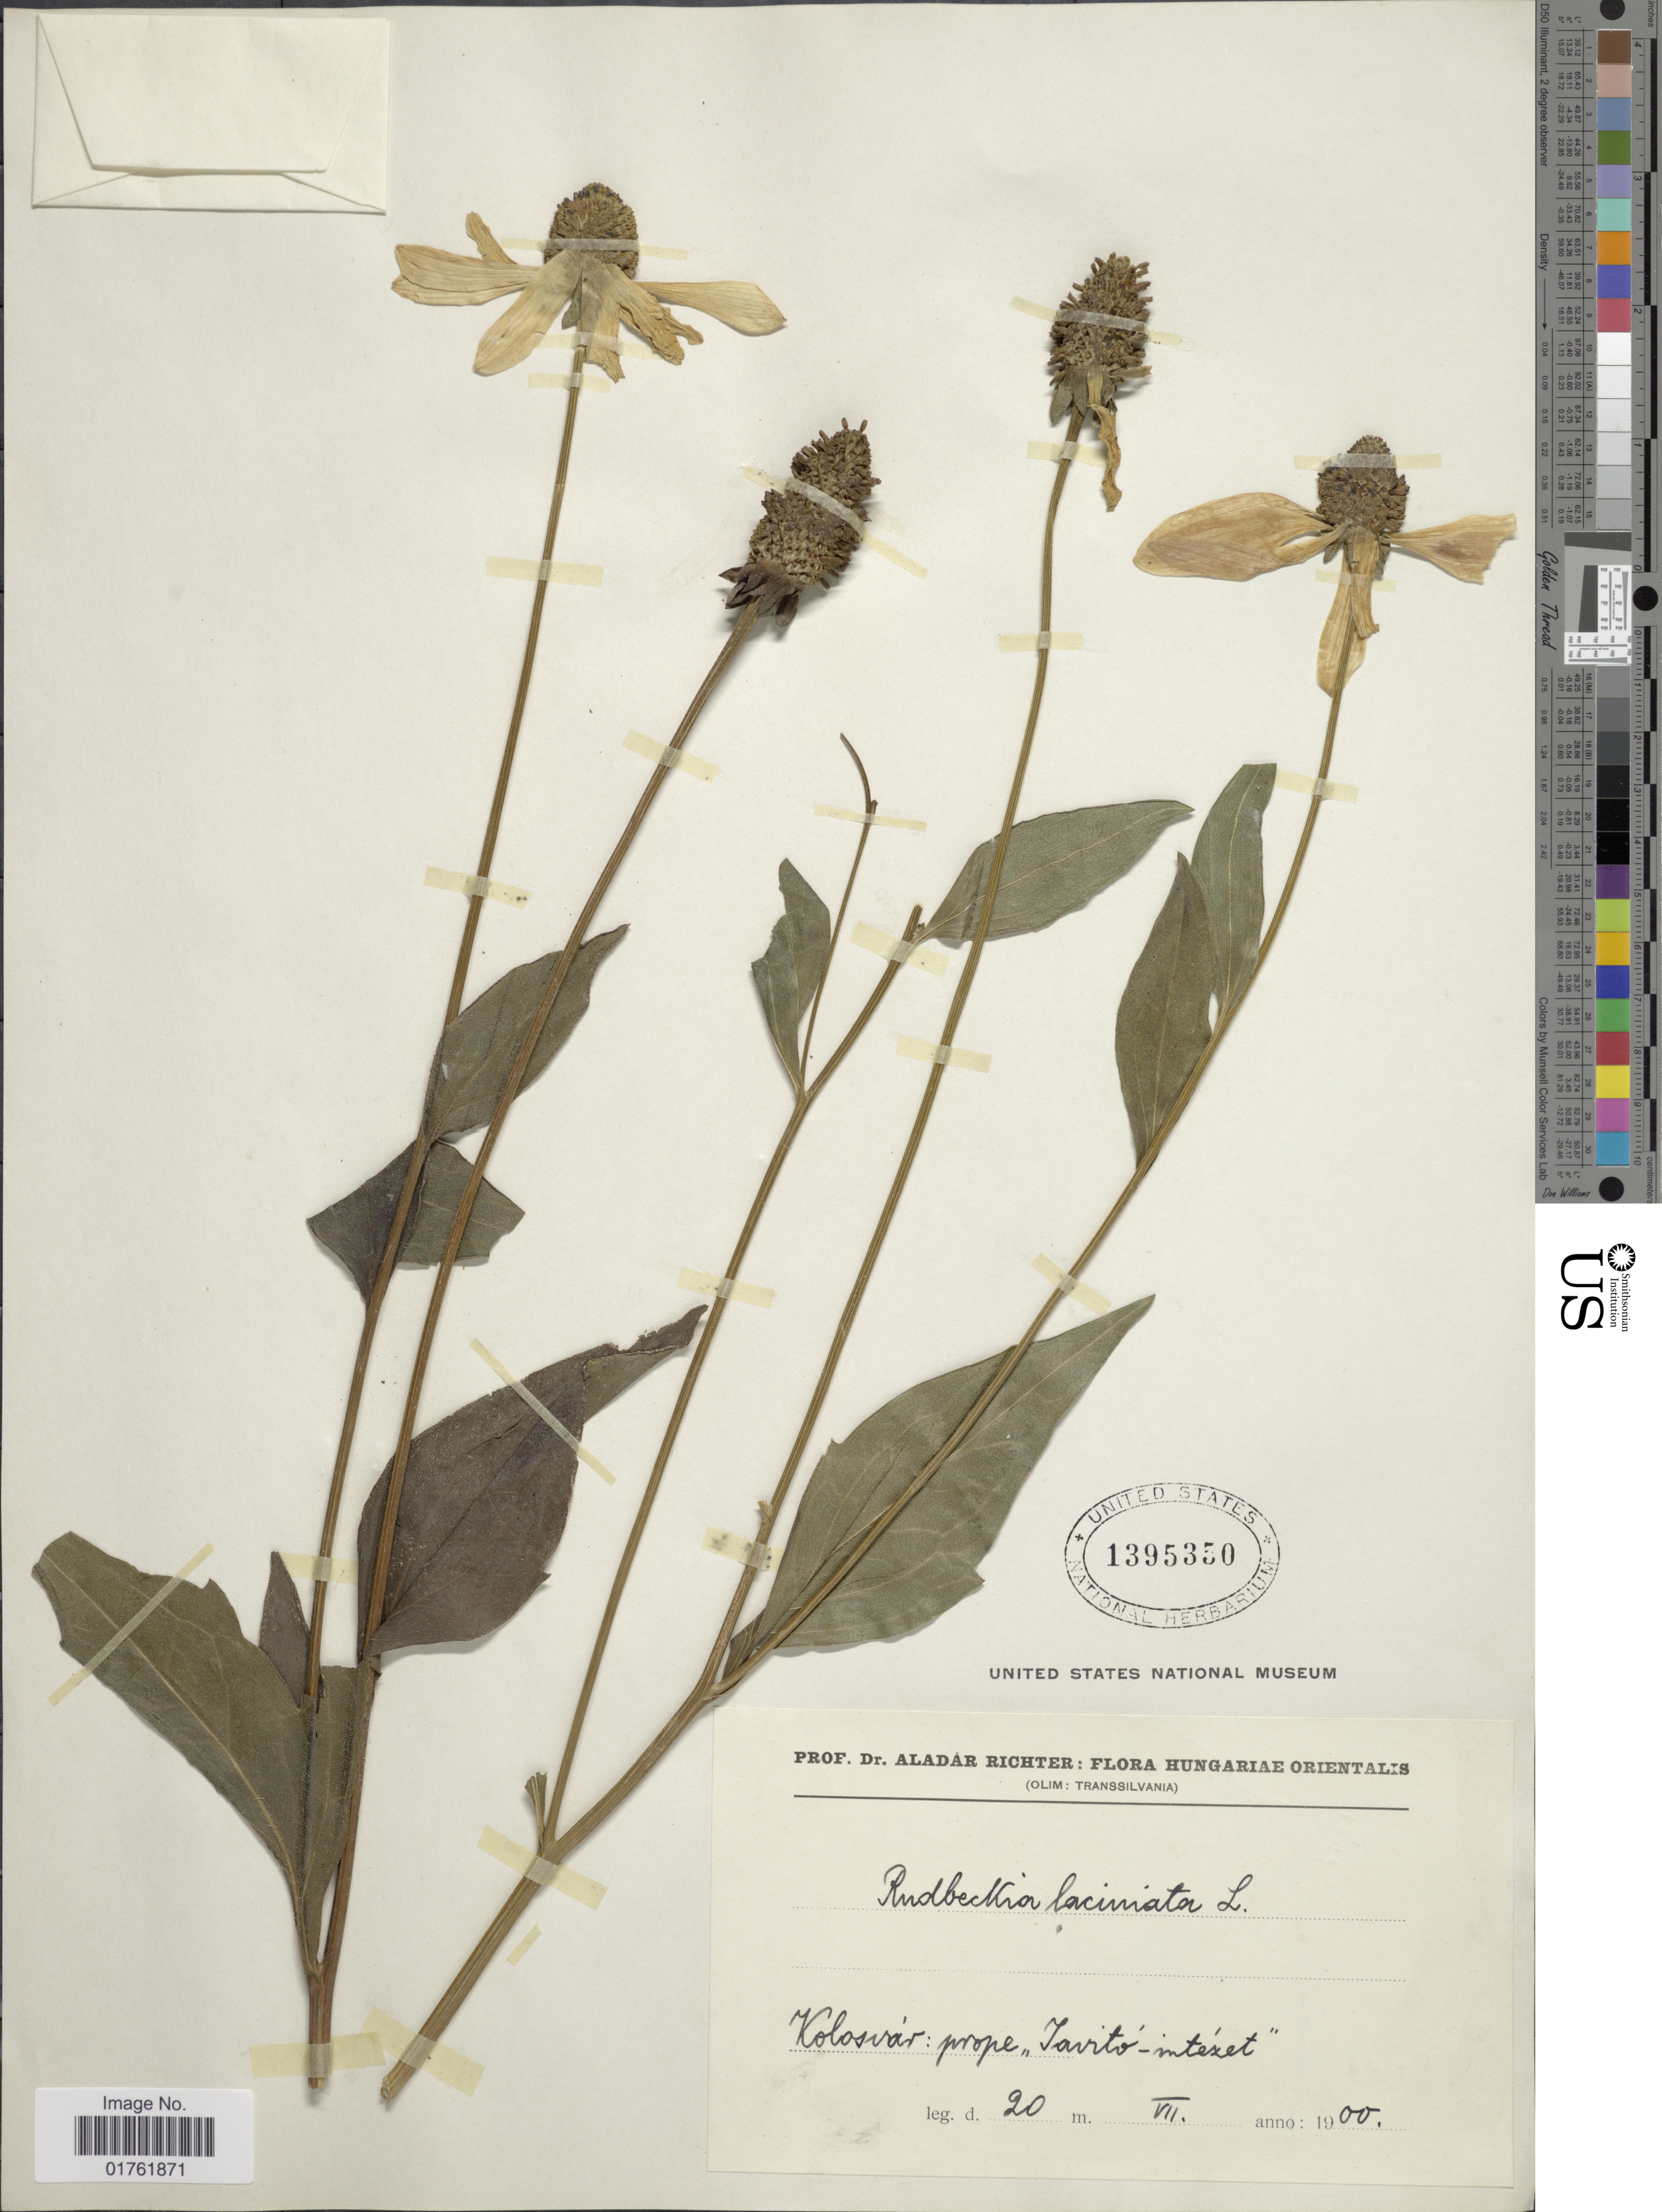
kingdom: Plantae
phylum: Tracheophyta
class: Magnoliopsida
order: Asterales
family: Asteraceae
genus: Rudbeckia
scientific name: Rudbeckia laciniata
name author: L.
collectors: A. Richter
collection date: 1900-07-20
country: Hungary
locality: Kolosvar: prope ,,Tavitó-mtézet'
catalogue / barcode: US 1395350